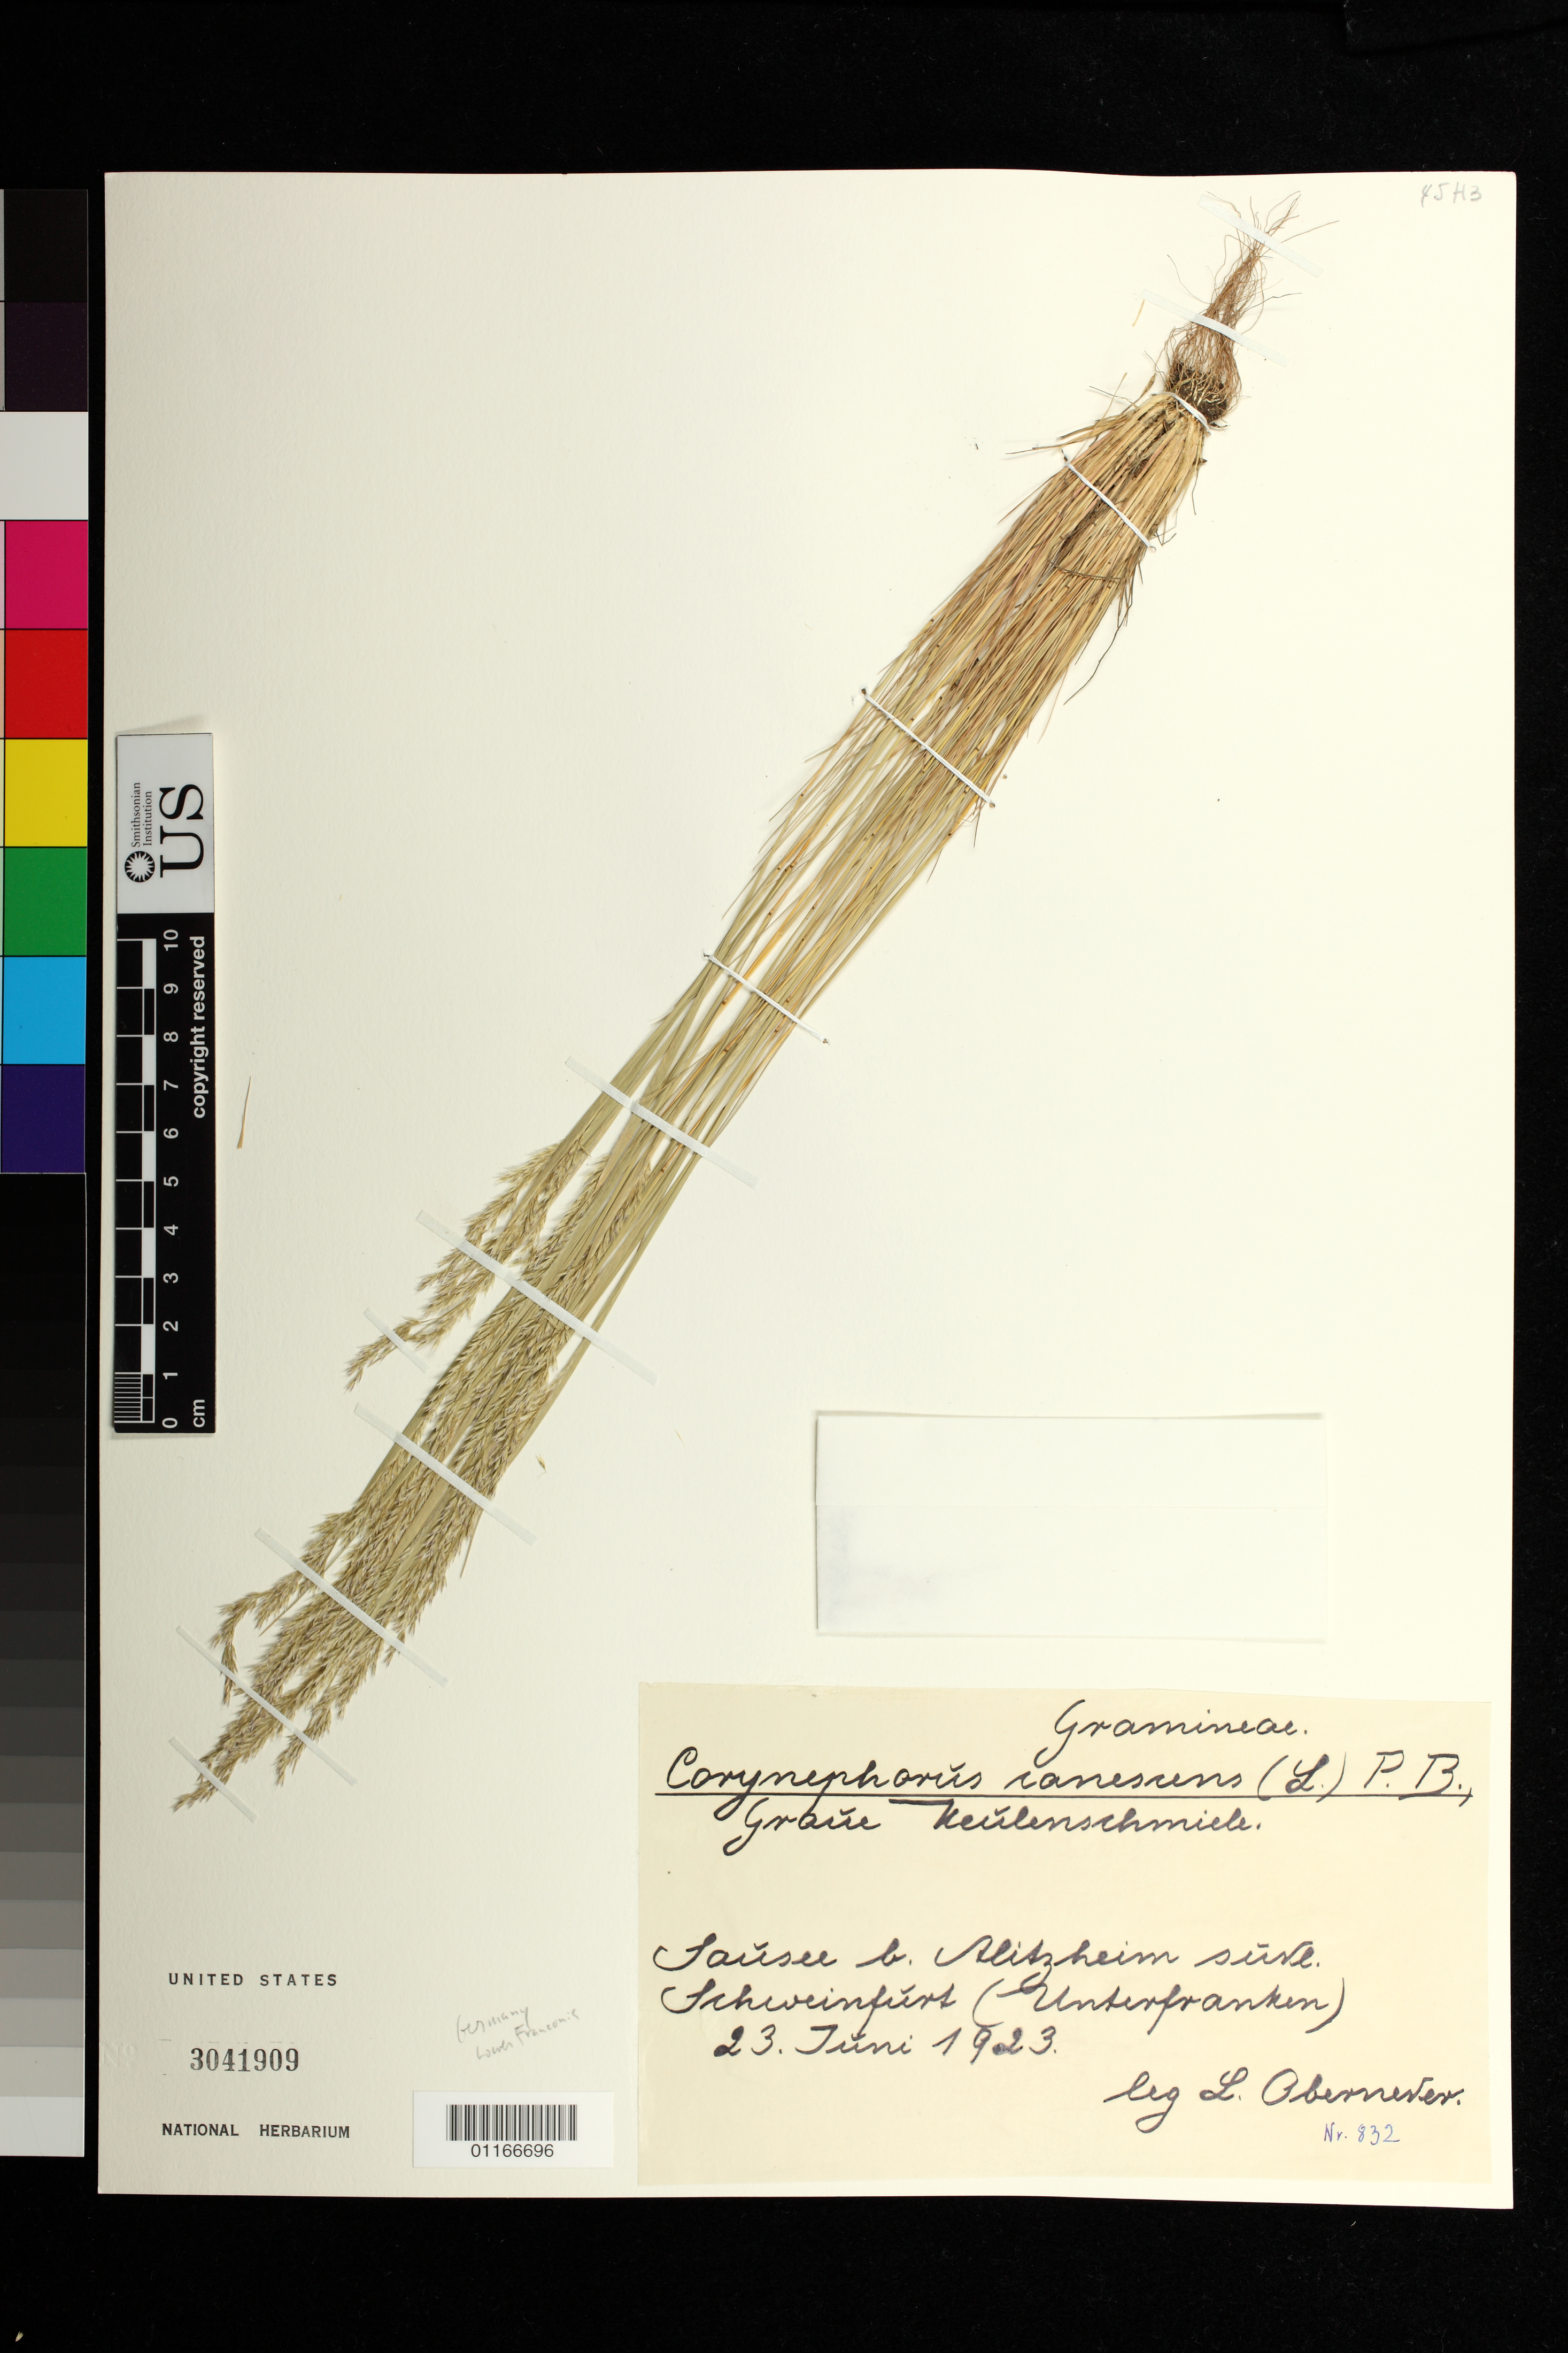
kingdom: Plantae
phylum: Tracheophyta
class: Liliopsida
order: Poales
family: Poaceae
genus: Corynephorus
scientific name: Corynephorus canescens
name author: (L, MEL) P. Beauv.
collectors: L. Obemever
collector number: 832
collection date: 1923-06-23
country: Germany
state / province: Bayern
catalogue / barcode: US 3041909